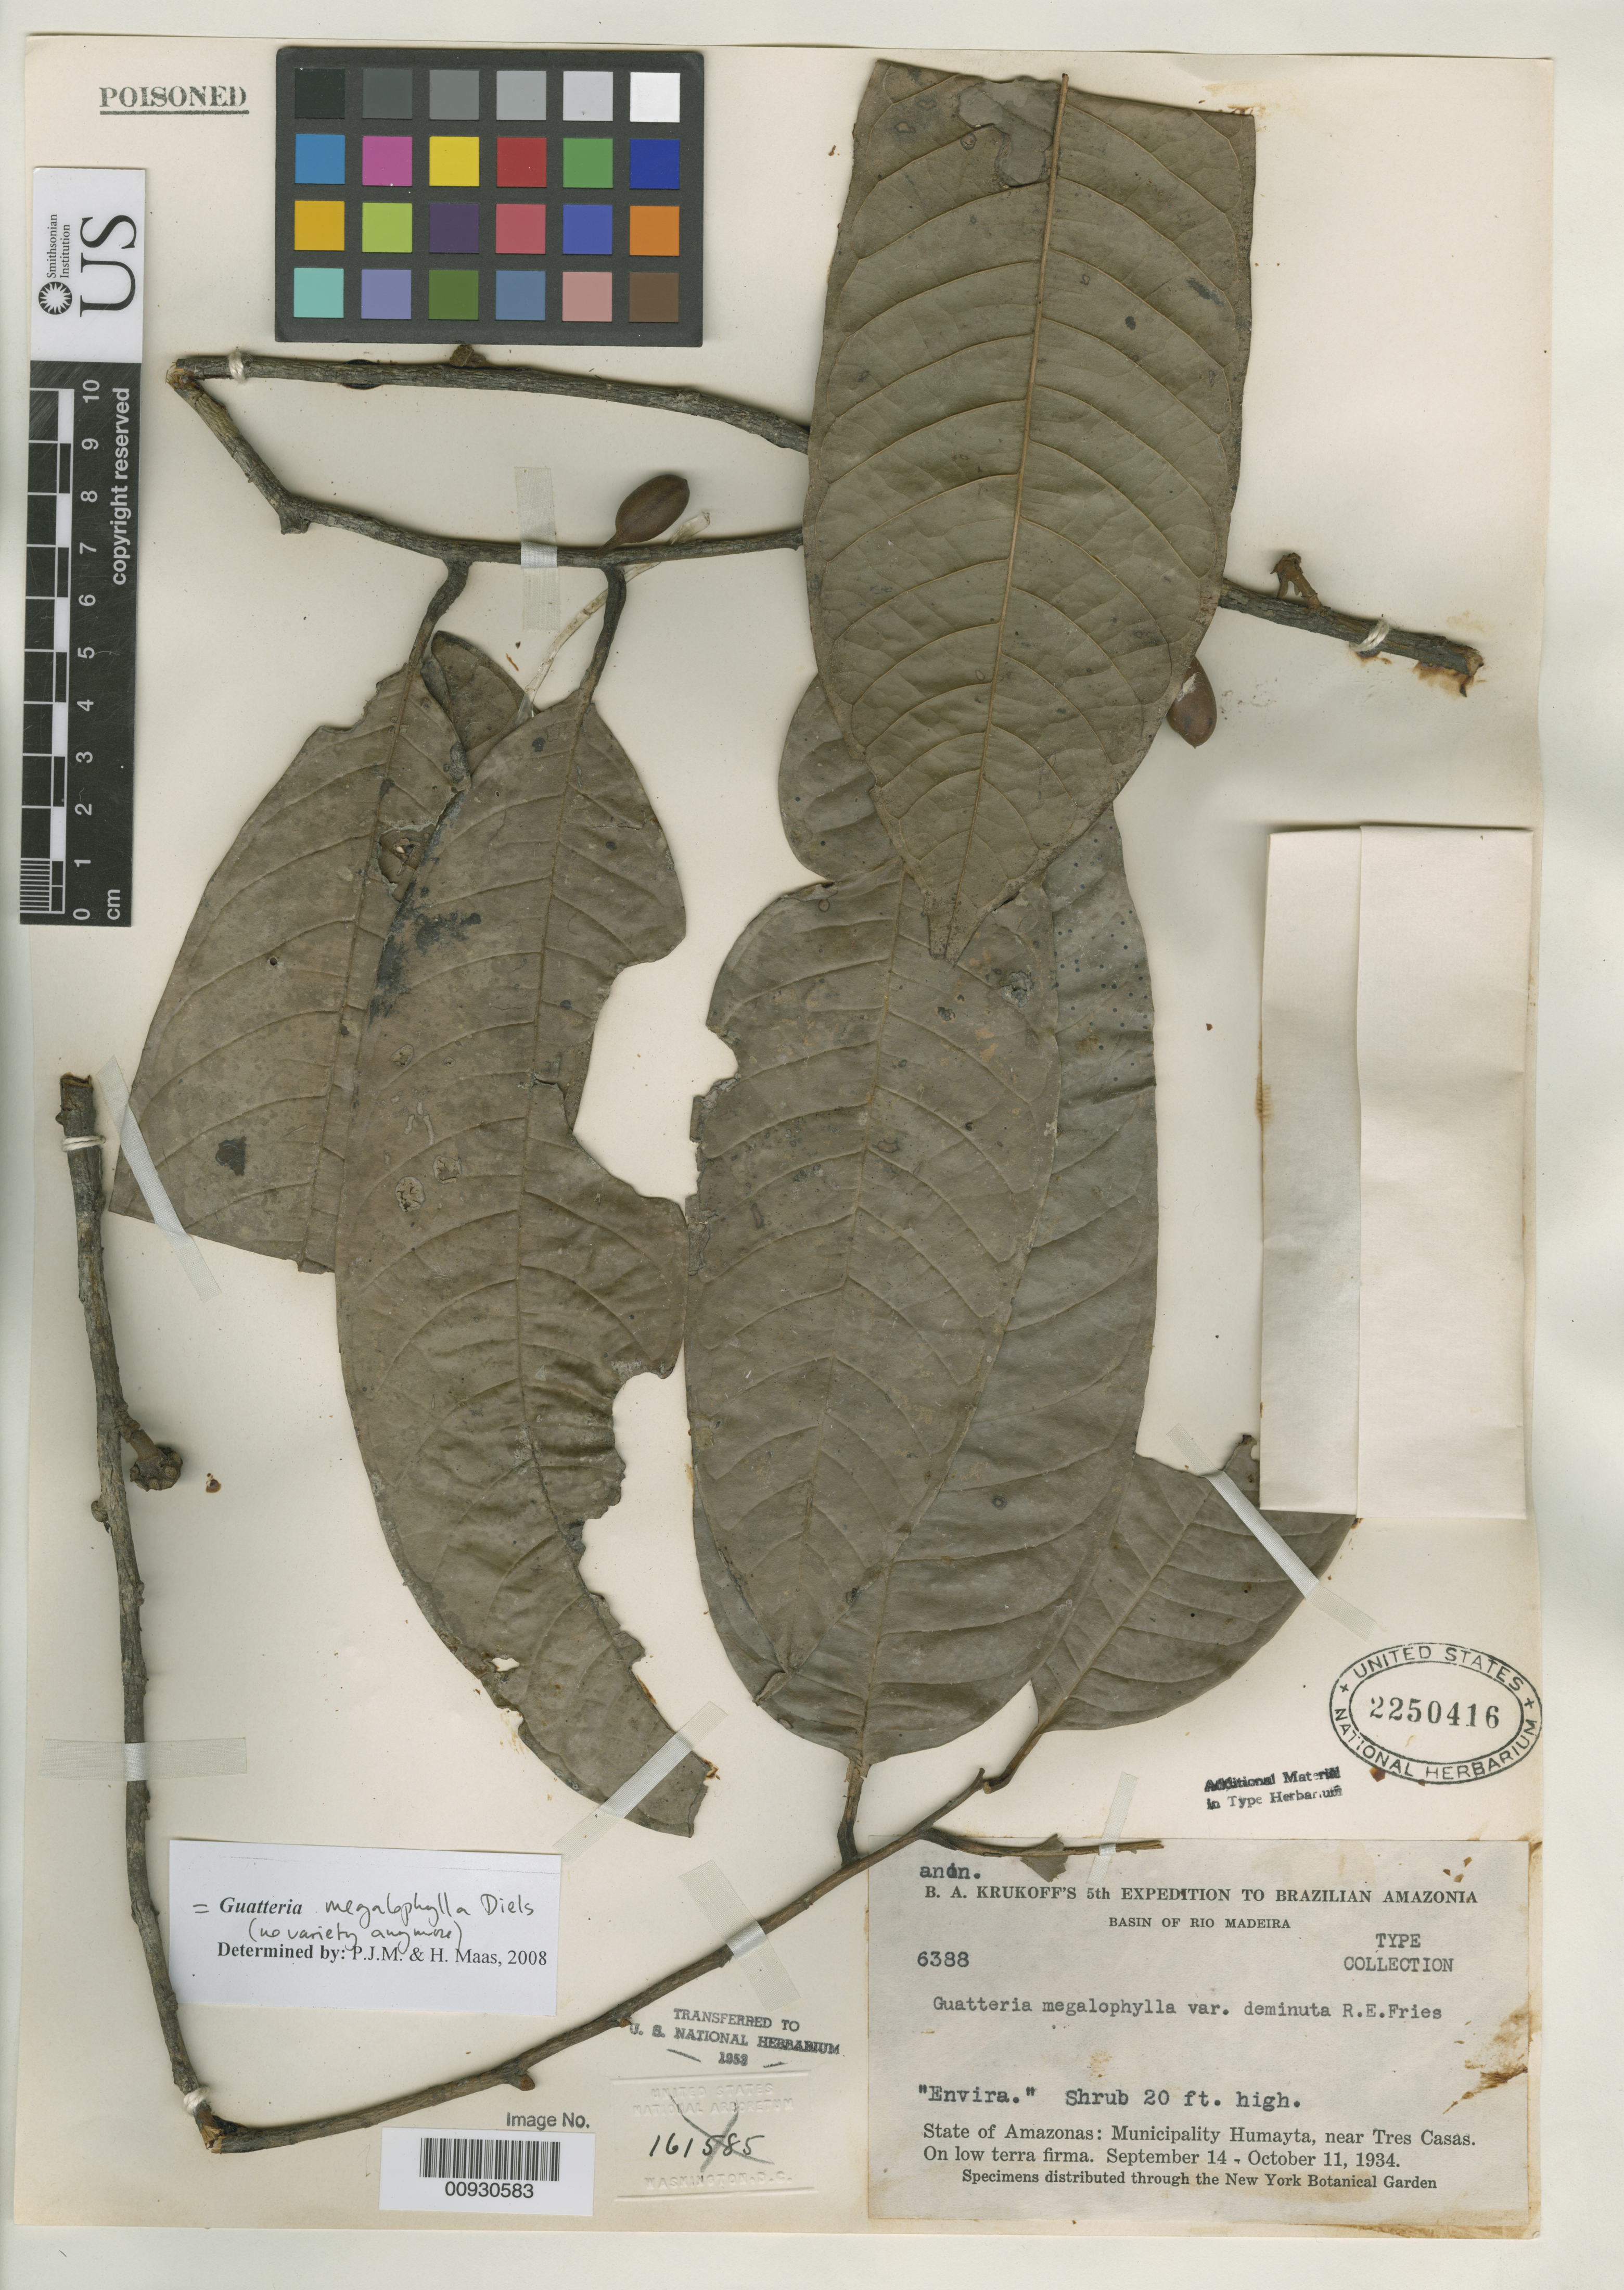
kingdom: Plantae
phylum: Tracheophyta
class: Magnoliopsida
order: Magnoliales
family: Annonaceae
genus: Guatteria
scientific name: Guatteria megalophylla var. deminuta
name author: R.E. Fr.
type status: Isotype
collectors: B. A. Krukoff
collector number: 6388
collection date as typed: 14 Sep 1934 to 11 Oct 1934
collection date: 1934-09-14/1934-10-11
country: Brazil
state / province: Amazonas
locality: Humayta, near Tres Casas.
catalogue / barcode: US 2250416